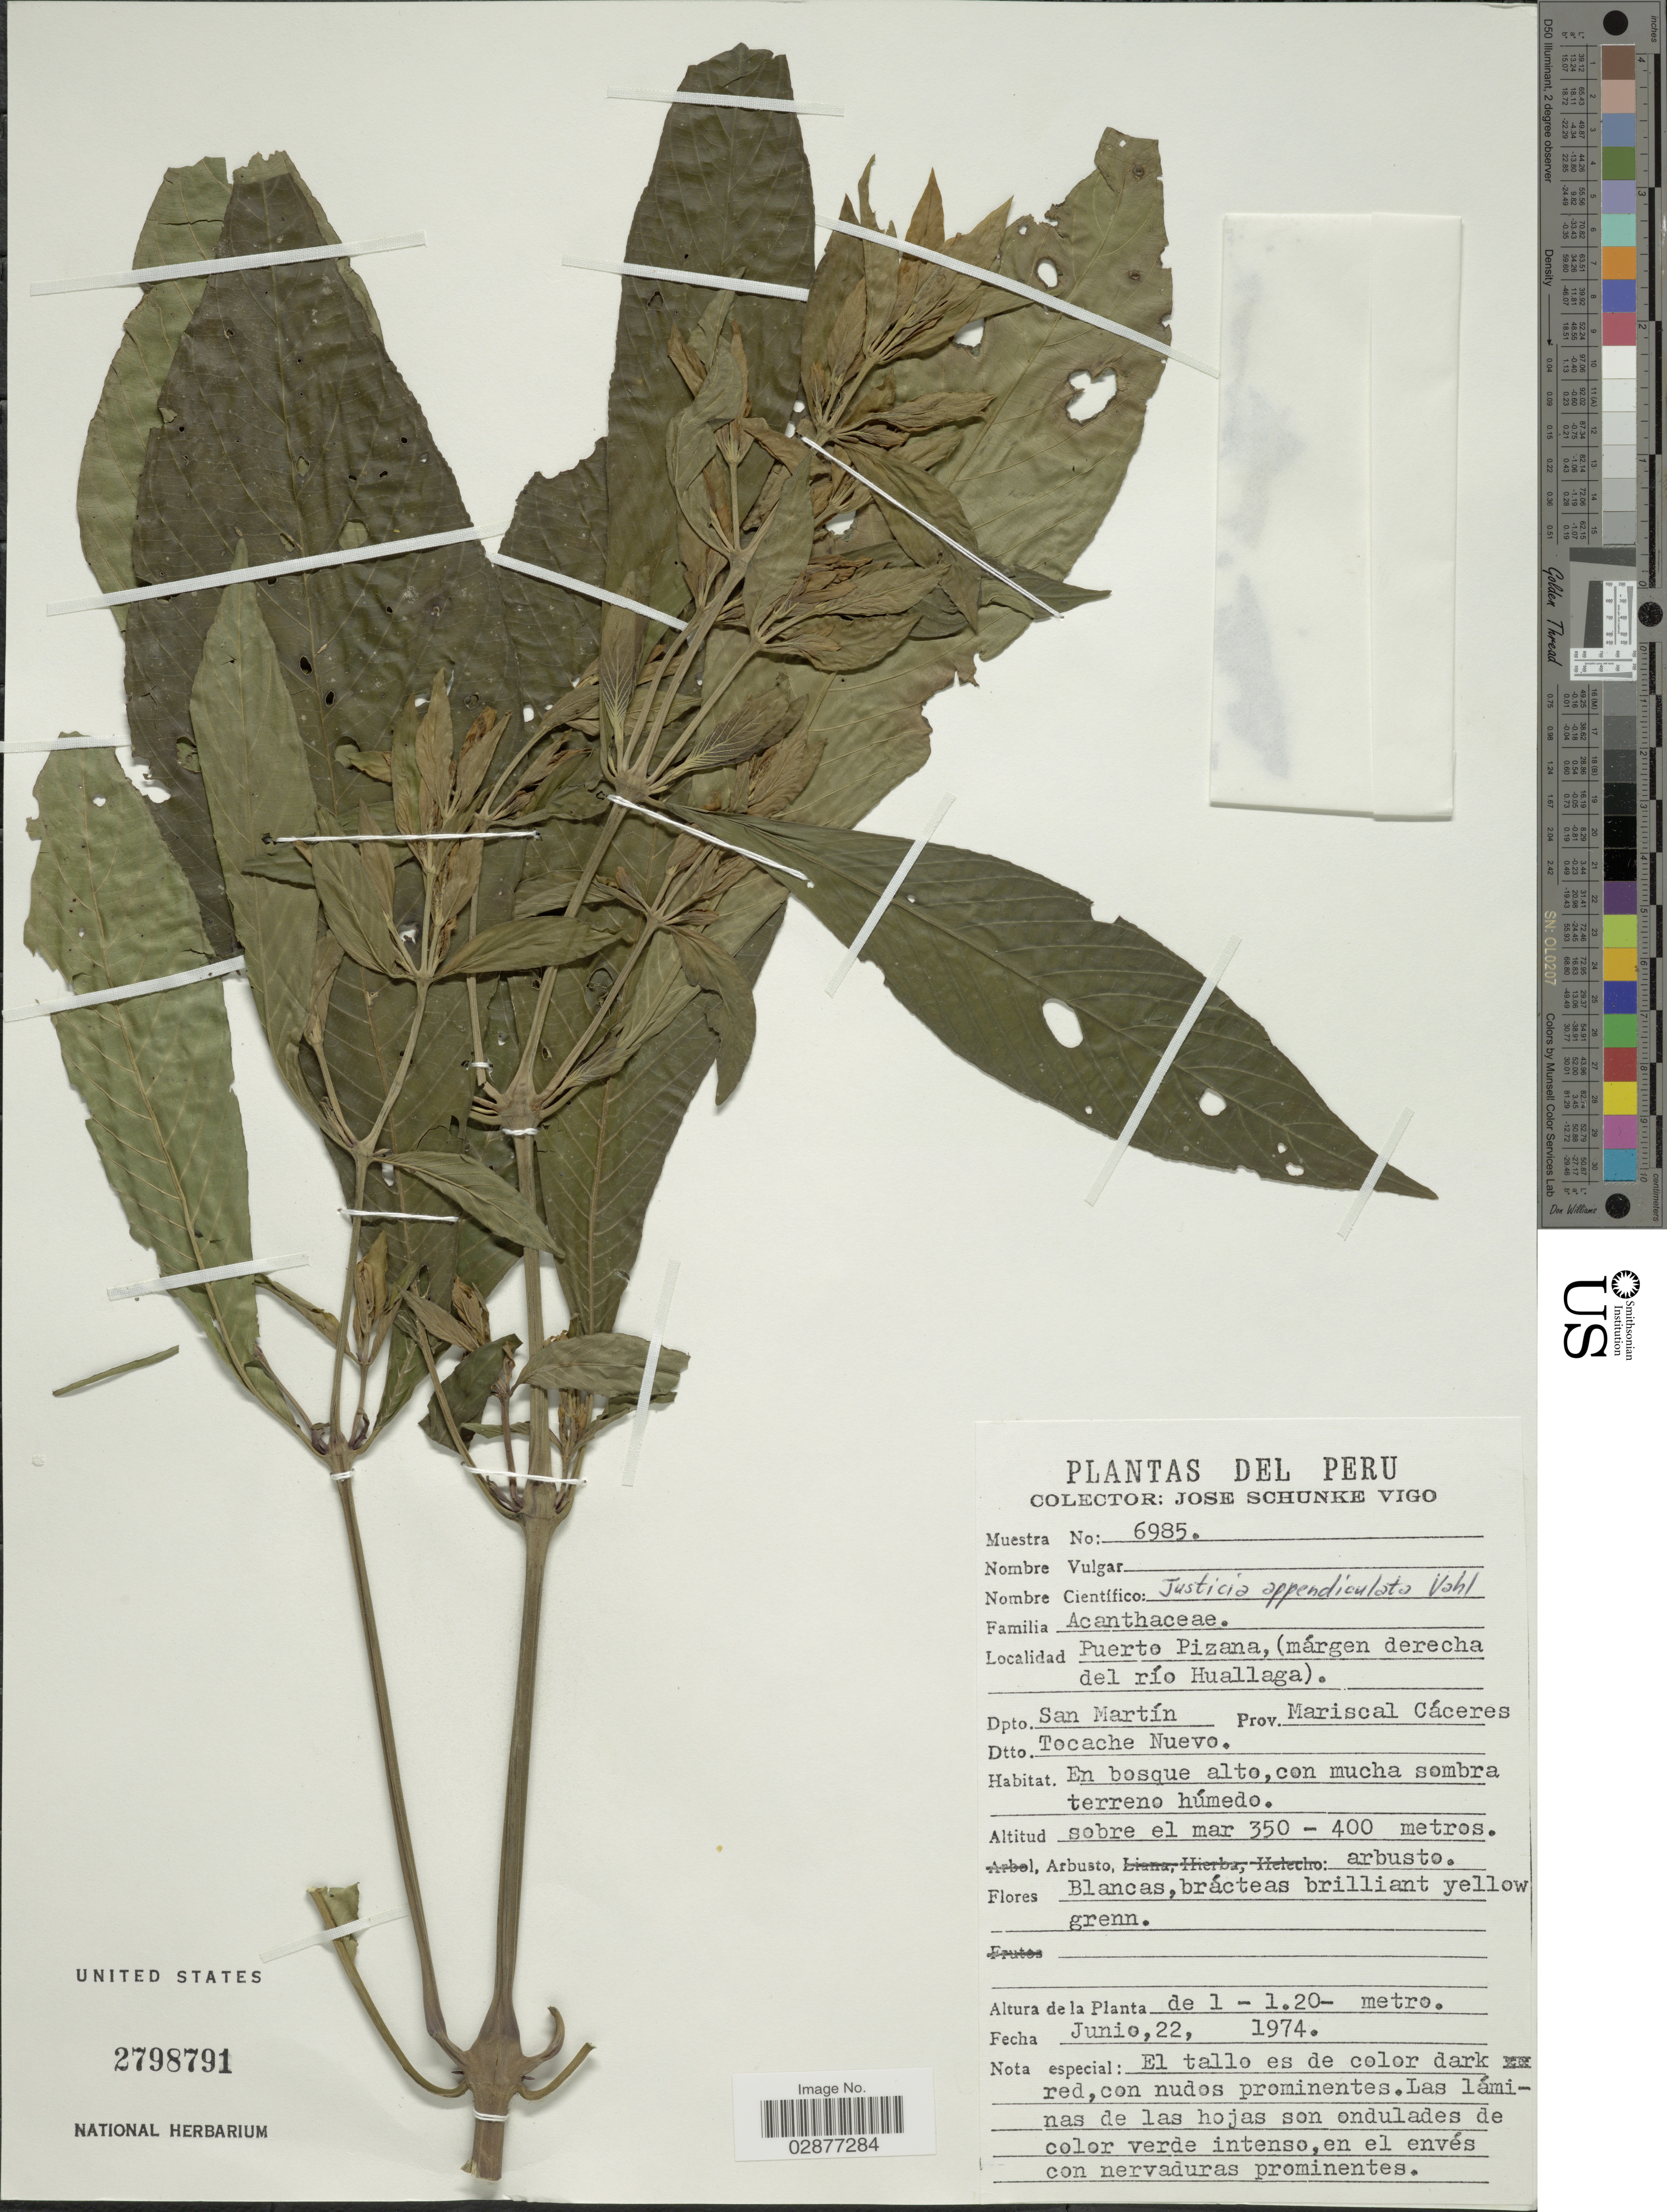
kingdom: Plantae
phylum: Tracheophyta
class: Magnoliopsida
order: Lamiales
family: Acanthaceae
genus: Justicia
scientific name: Justicia appendiculata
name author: (Ruiz & Pav.) Vahl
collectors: J. Schunke Vigo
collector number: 6985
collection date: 1974-06-22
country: Peru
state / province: San Martín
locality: Puerto Pizana, (márgen derecha del río Huallaga). Dpto. San Martín. Prov. Mariscal Cáceres. Dtto. Tocache Nuevo.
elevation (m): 350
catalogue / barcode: US 2798791